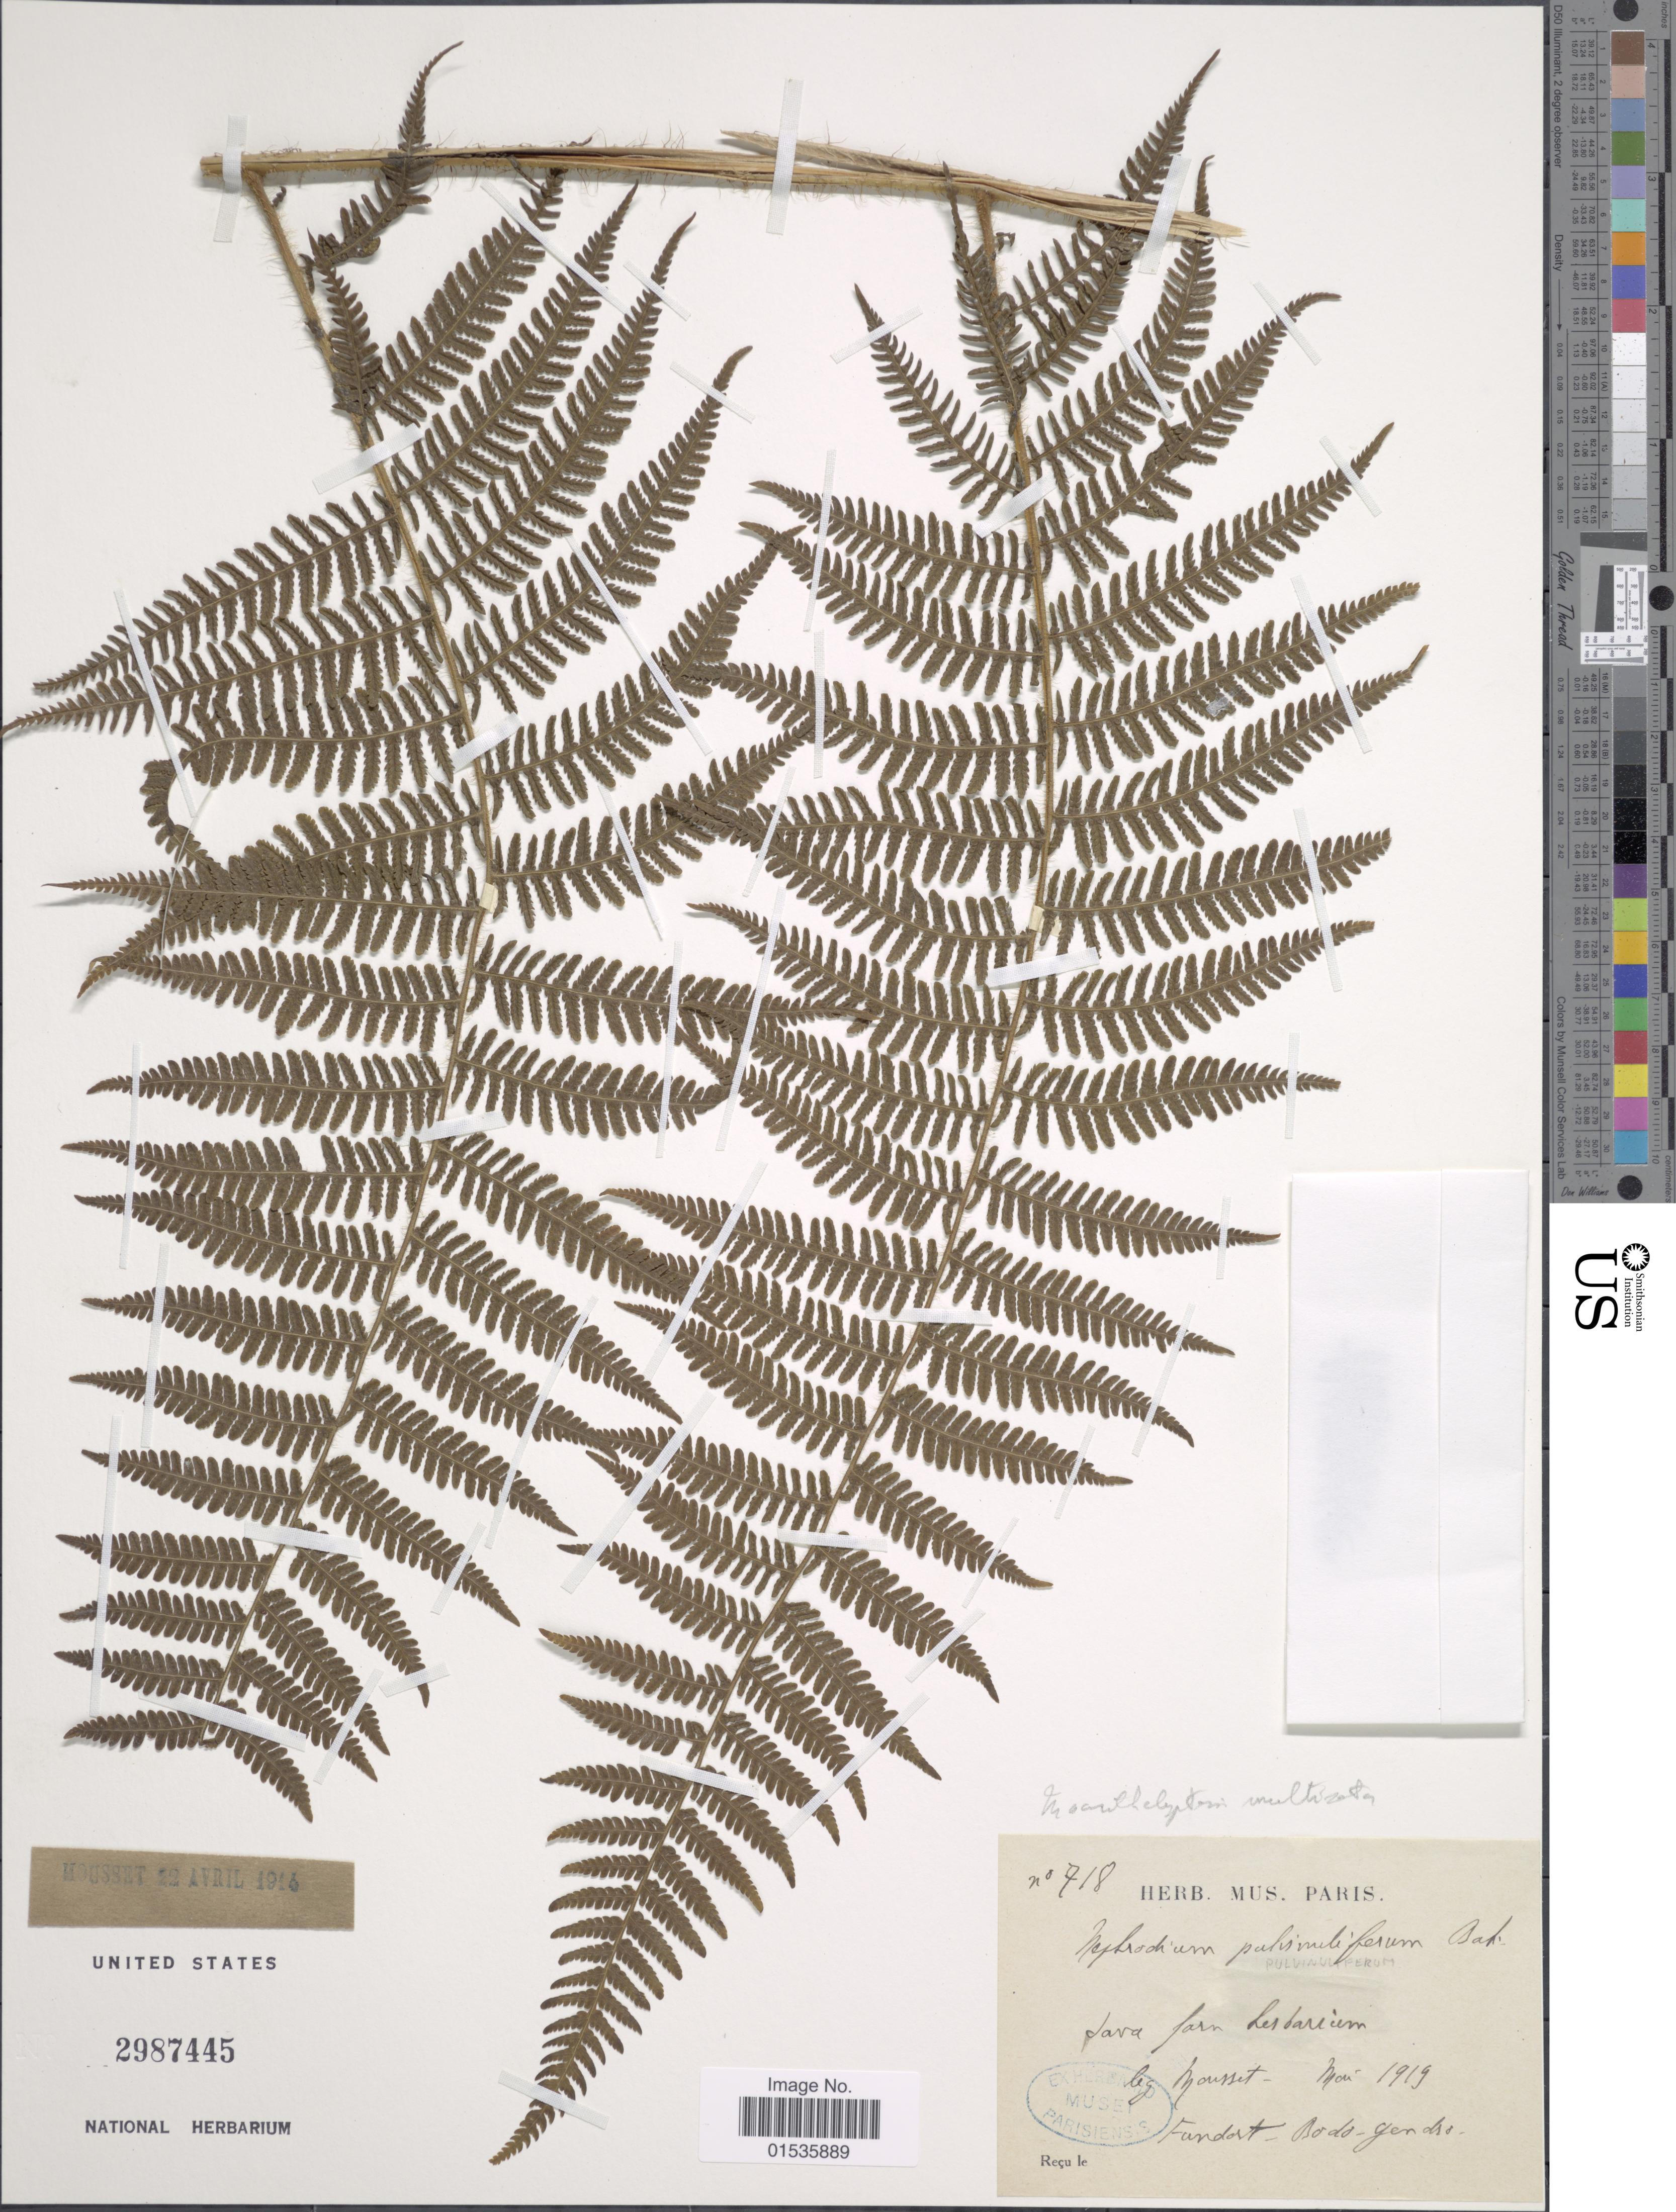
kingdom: Plantae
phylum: Tracheophyta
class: Polypodiopsida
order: Polypodiales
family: Thelypteridaceae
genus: Macrothelypteris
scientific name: Macrothelypteris multiseta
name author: (Baker) Ching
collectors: Mousset, --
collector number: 718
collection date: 1919-05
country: Indonesia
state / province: Java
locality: Fundort - Bodo-Gendro.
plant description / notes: Corrected "Bordo-gendro" to Fundort - Bodo Gendro.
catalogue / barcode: US 2987445